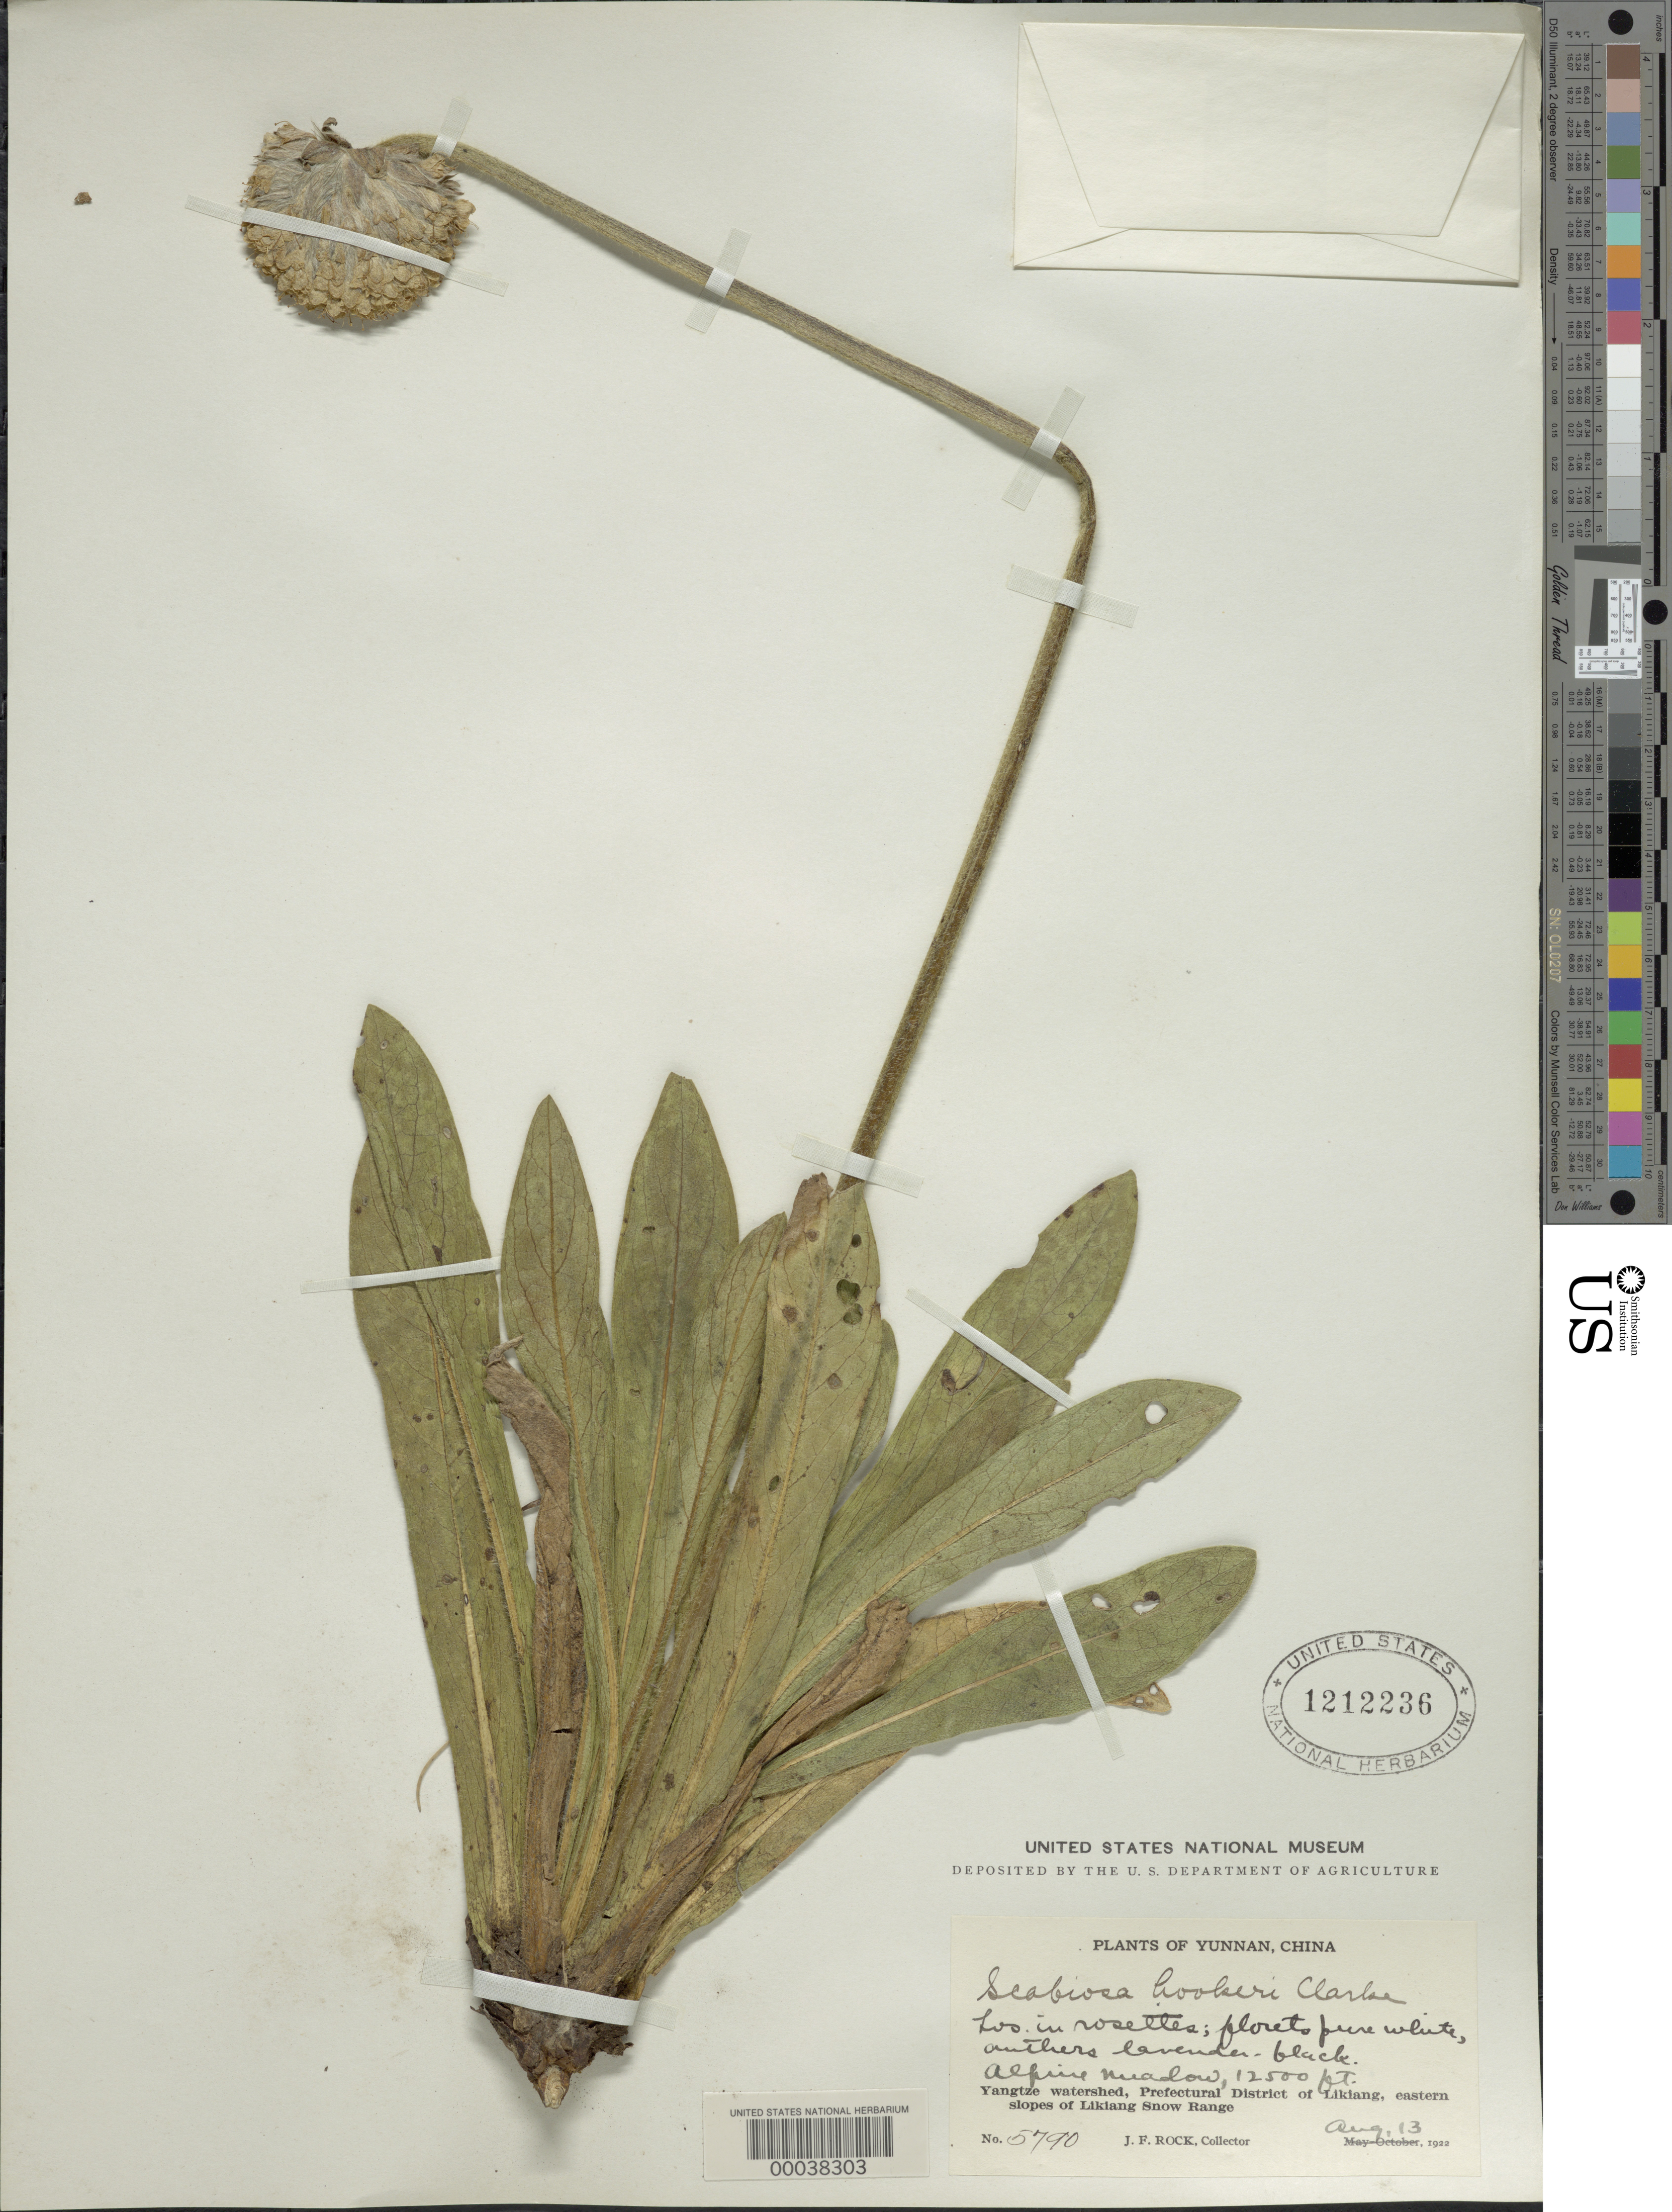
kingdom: Plantae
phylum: Tracheophyta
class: Magnoliopsida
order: Dipsacales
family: Caprifoliaceae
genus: Pterocephalus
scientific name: Pterocephalus hookeri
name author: C.B. Clarke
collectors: J. F. Rock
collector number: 5790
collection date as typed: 13 Aug 1922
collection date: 1922-08-13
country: China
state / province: Yunnan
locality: Yangtze watershed, Prefectural Dist. of Likiang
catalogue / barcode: US 1212236